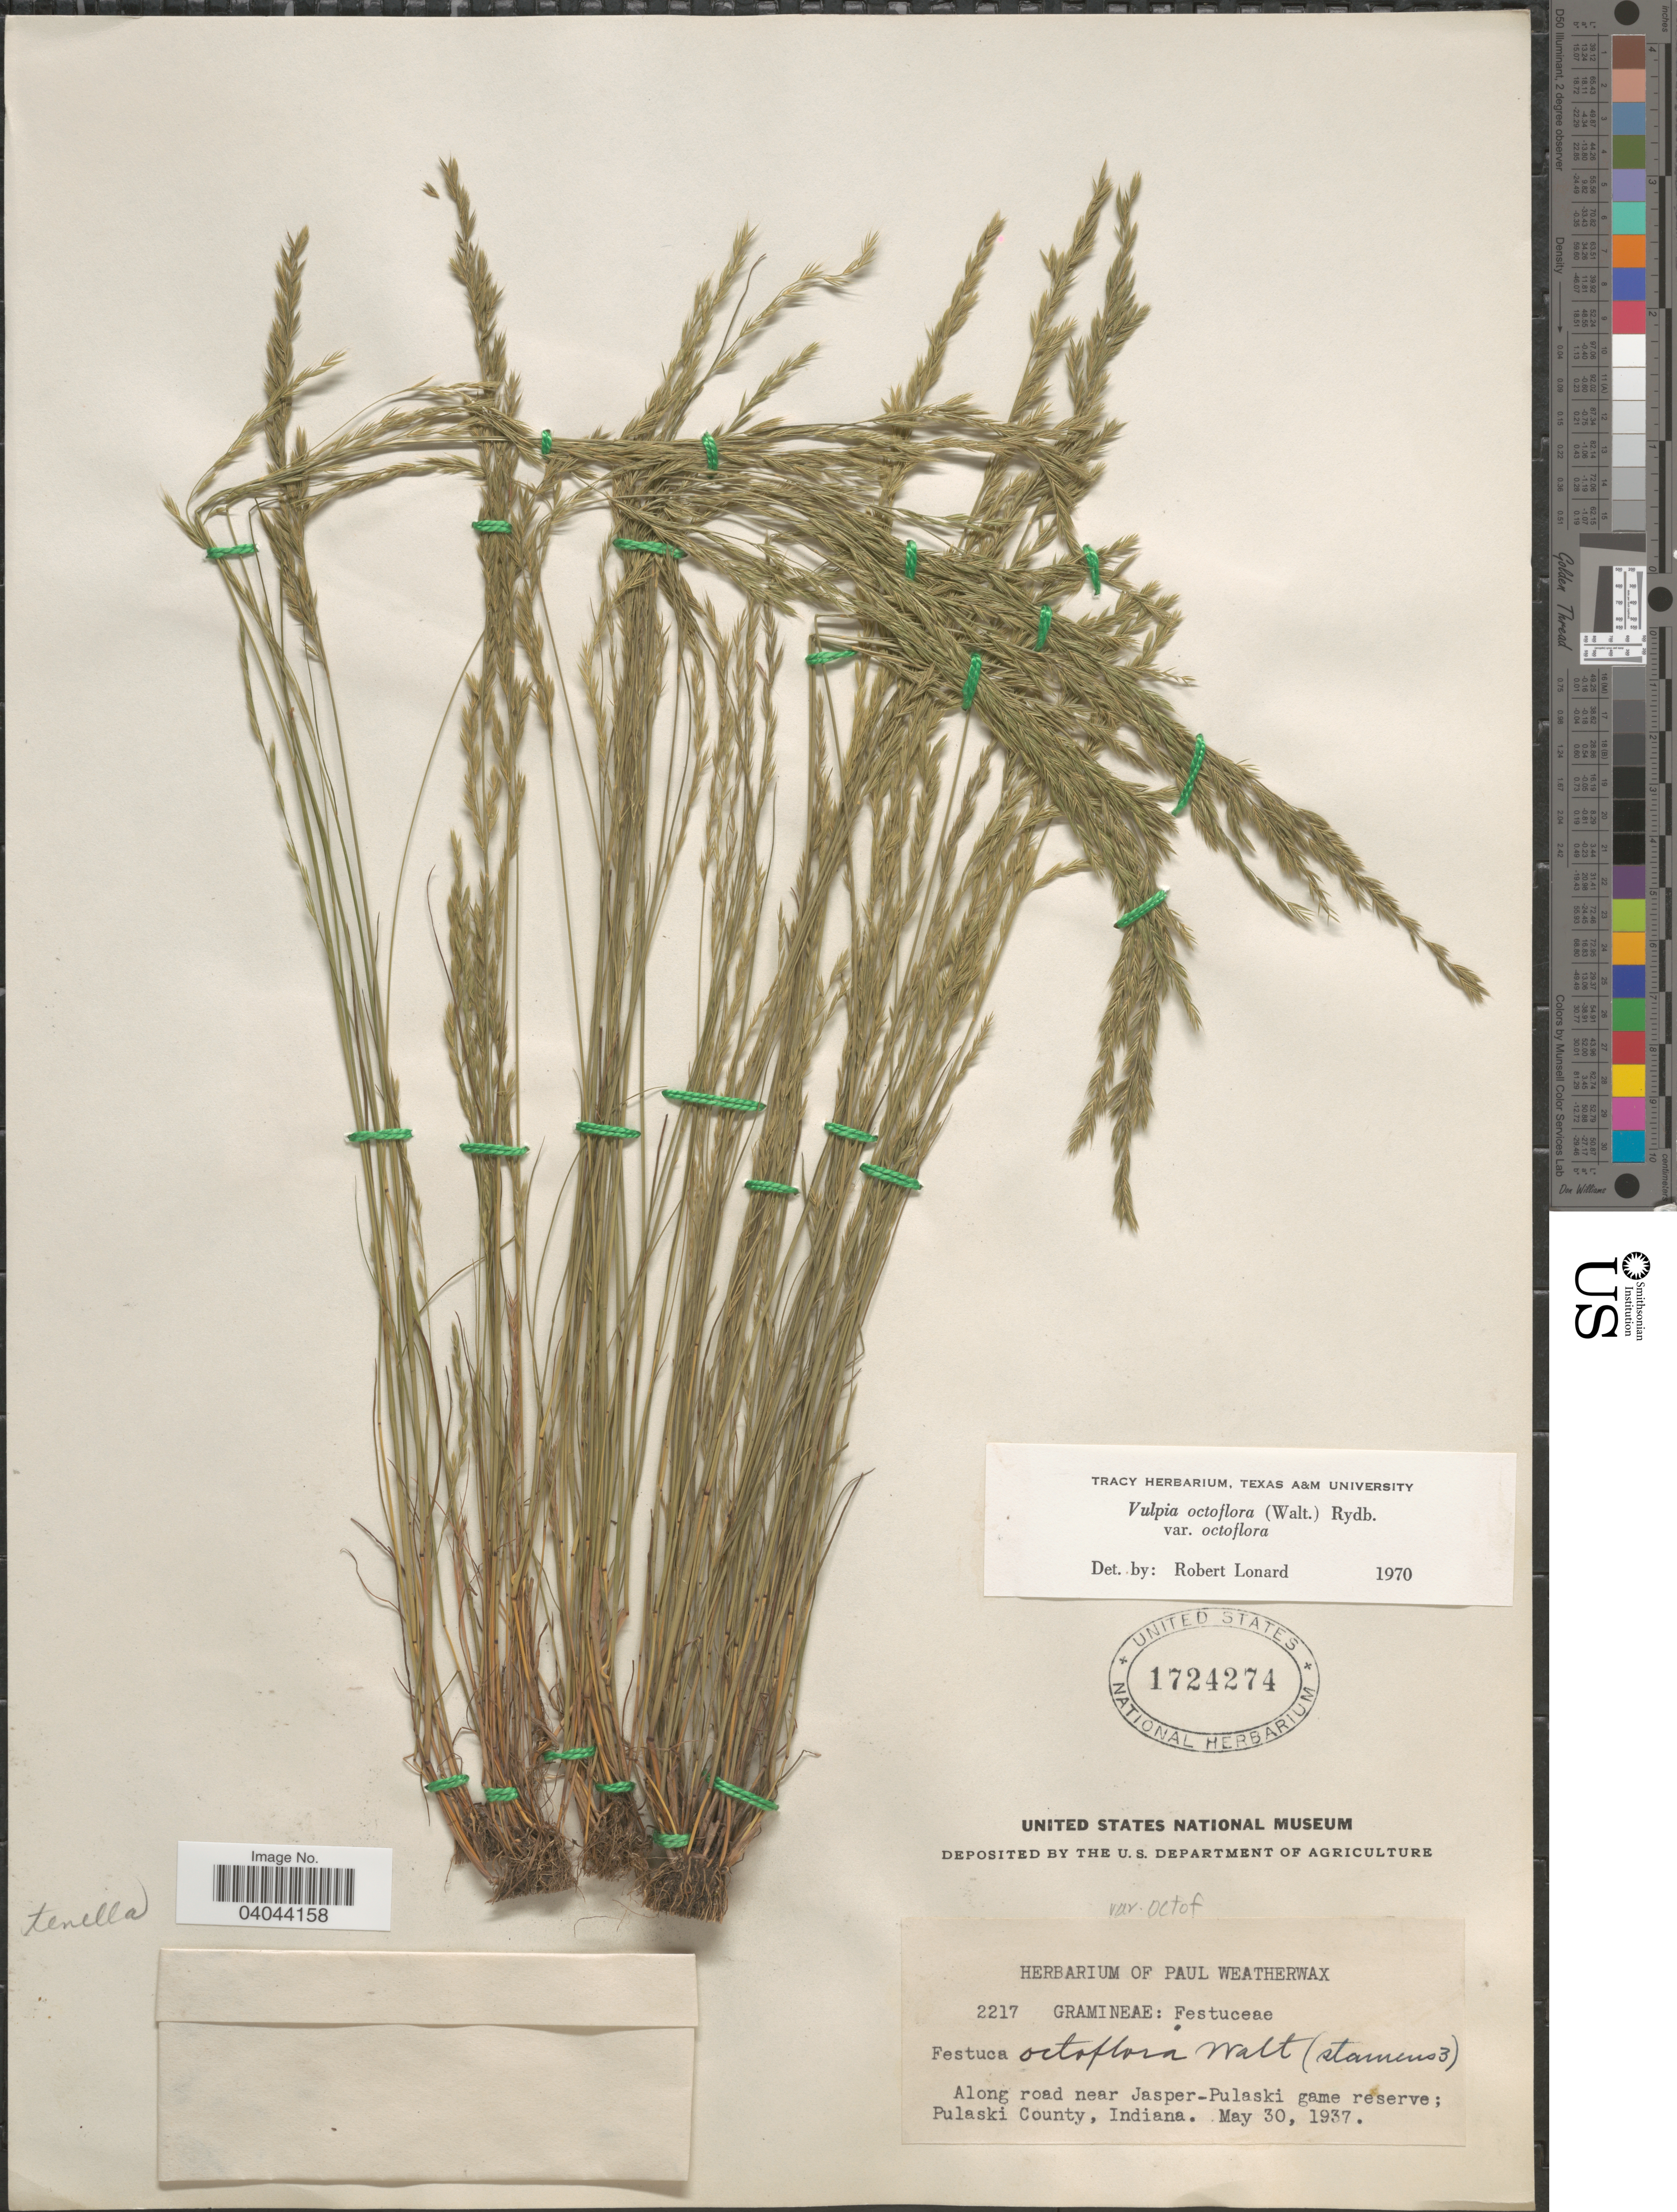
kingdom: Plantae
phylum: Tracheophyta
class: Liliopsida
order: Poales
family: Poaceae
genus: Festuca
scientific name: Festuca octoflora var. octoflora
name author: Walter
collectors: Ex herb. Paul Weatherwax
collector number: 2217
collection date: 1937-05-30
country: United States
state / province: Indiana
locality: Along road near Jasper-Pulaski game reserve; Pulaski County.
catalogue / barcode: US 1724274